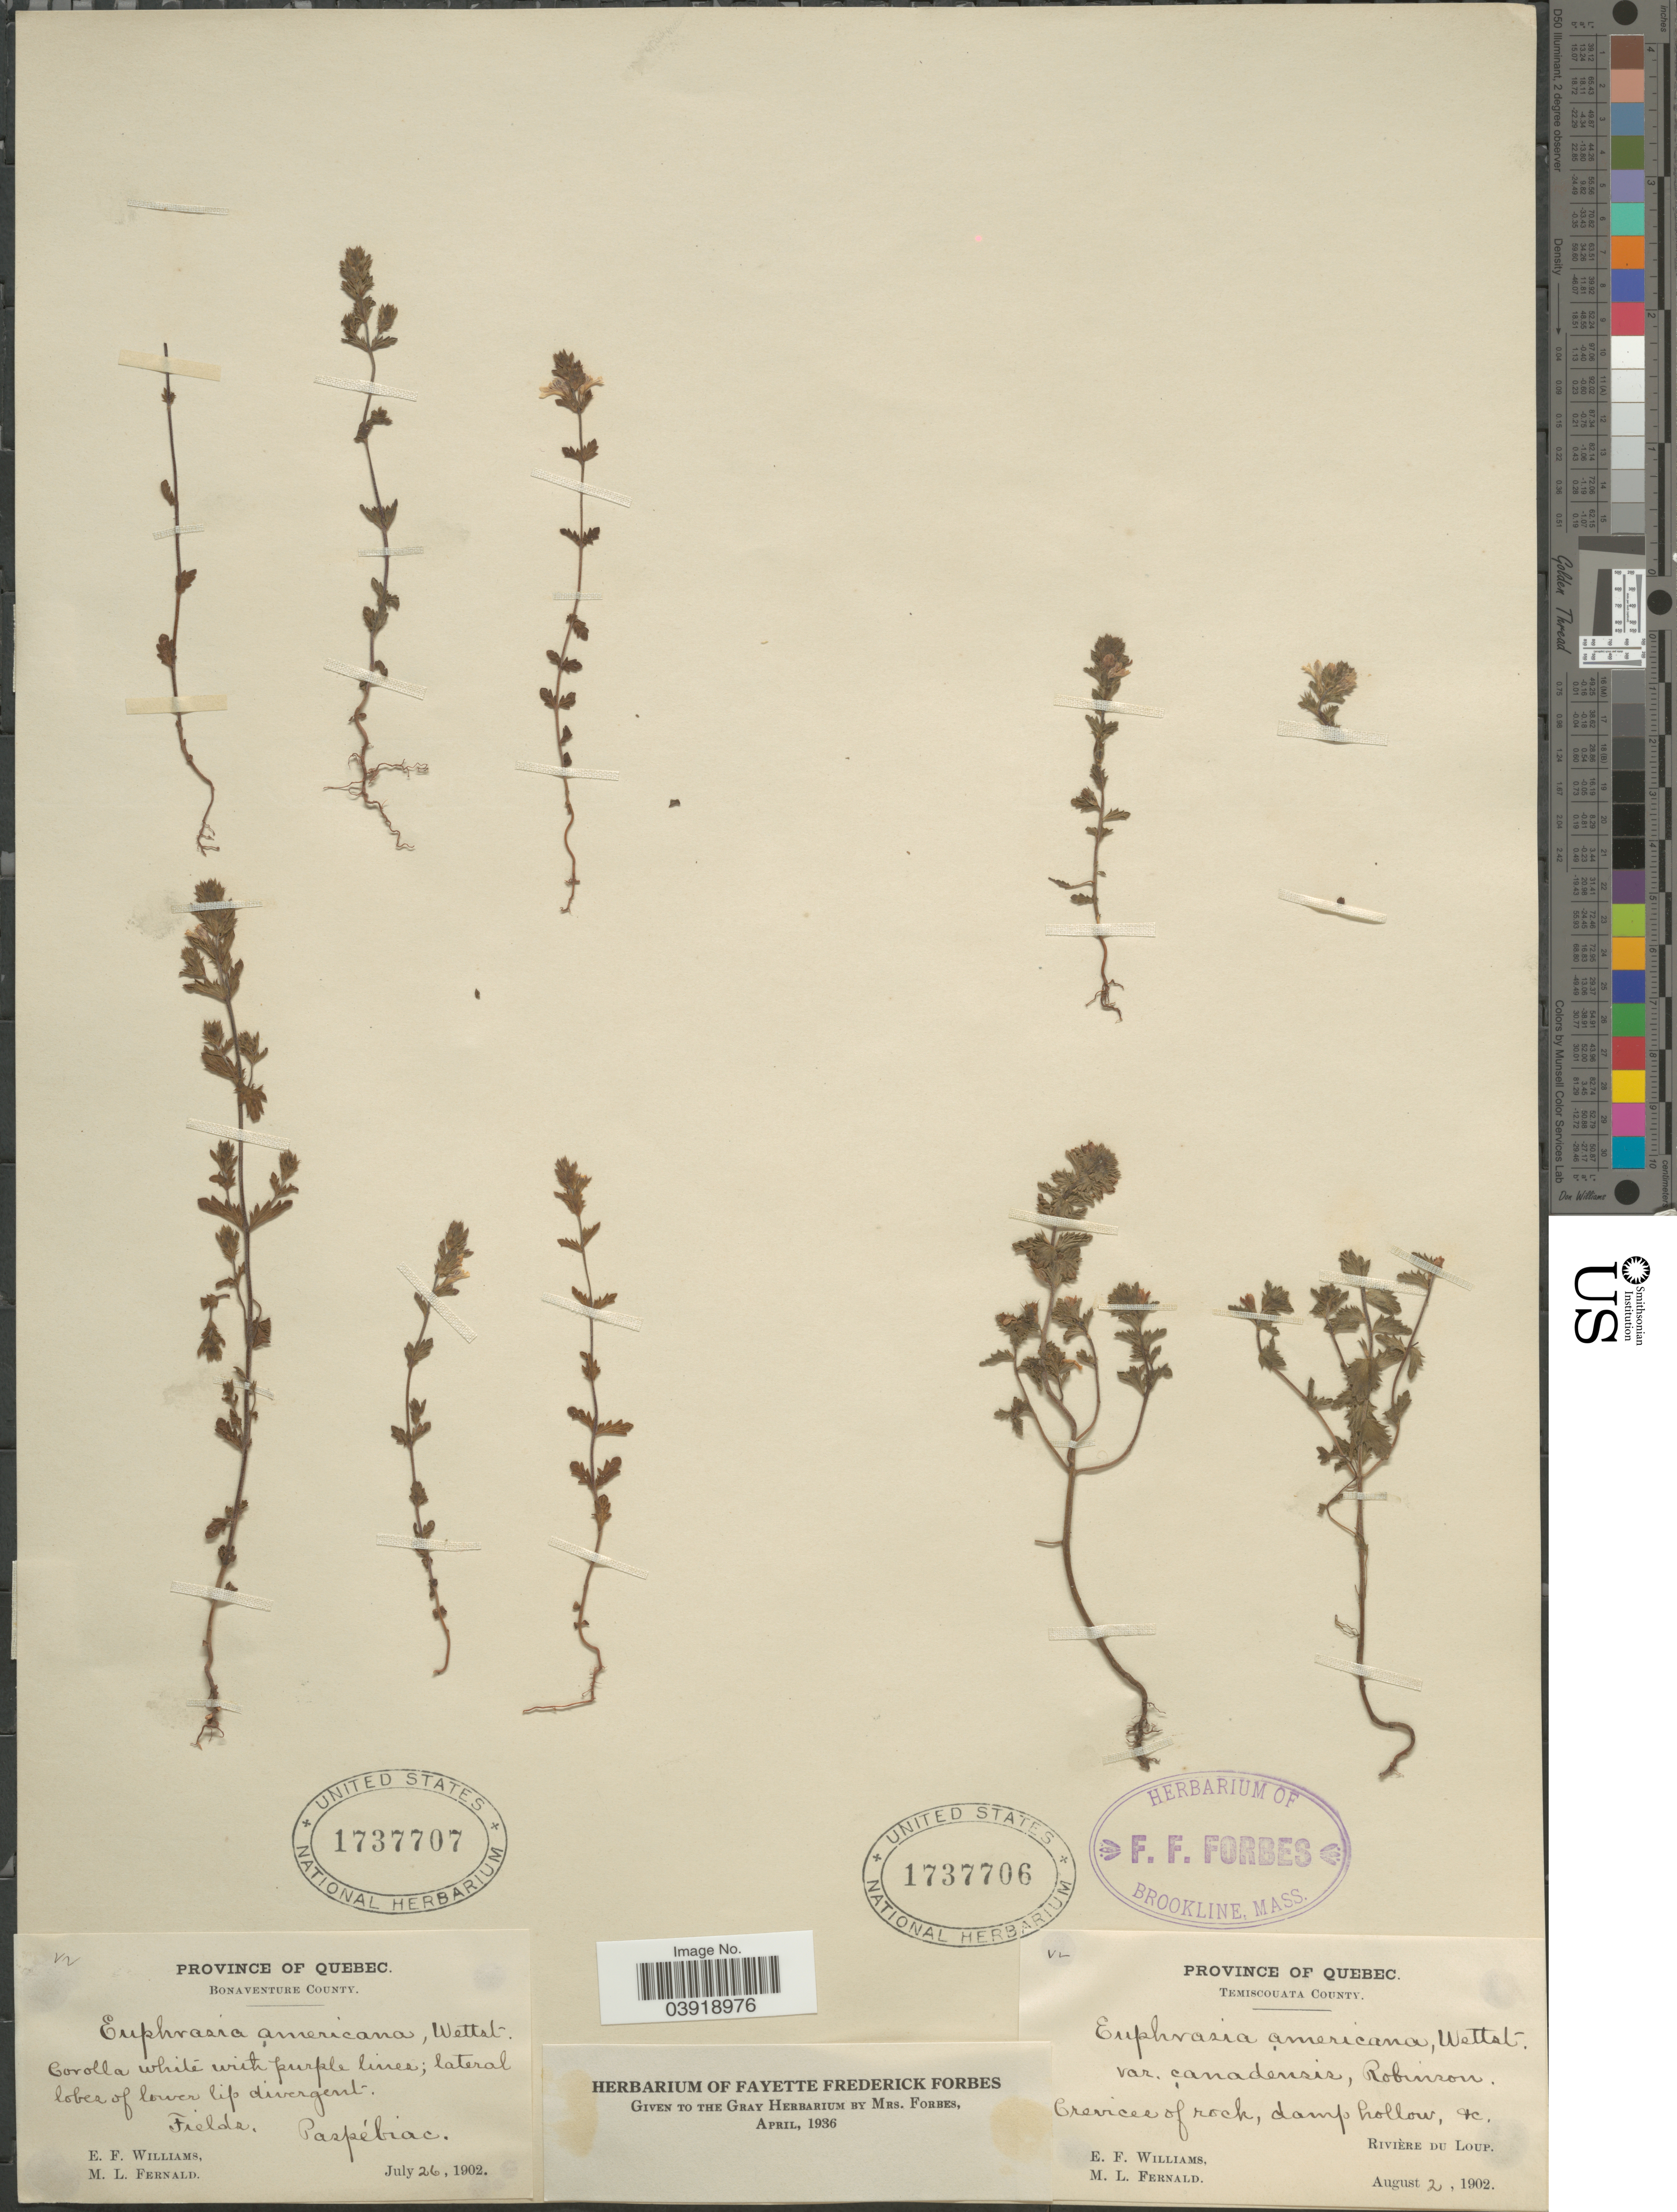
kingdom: Plantae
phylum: Tracheophyta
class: Magnoliopsida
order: Lamiales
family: Orobanchaceae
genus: Euphrasia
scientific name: Euphrasia americana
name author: Wettst.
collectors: E. Williams & M. L. Fernald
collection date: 1902-08-02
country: Canada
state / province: Quebec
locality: Temiscouata County. Rivière du Loup.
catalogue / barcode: US 1737706-2